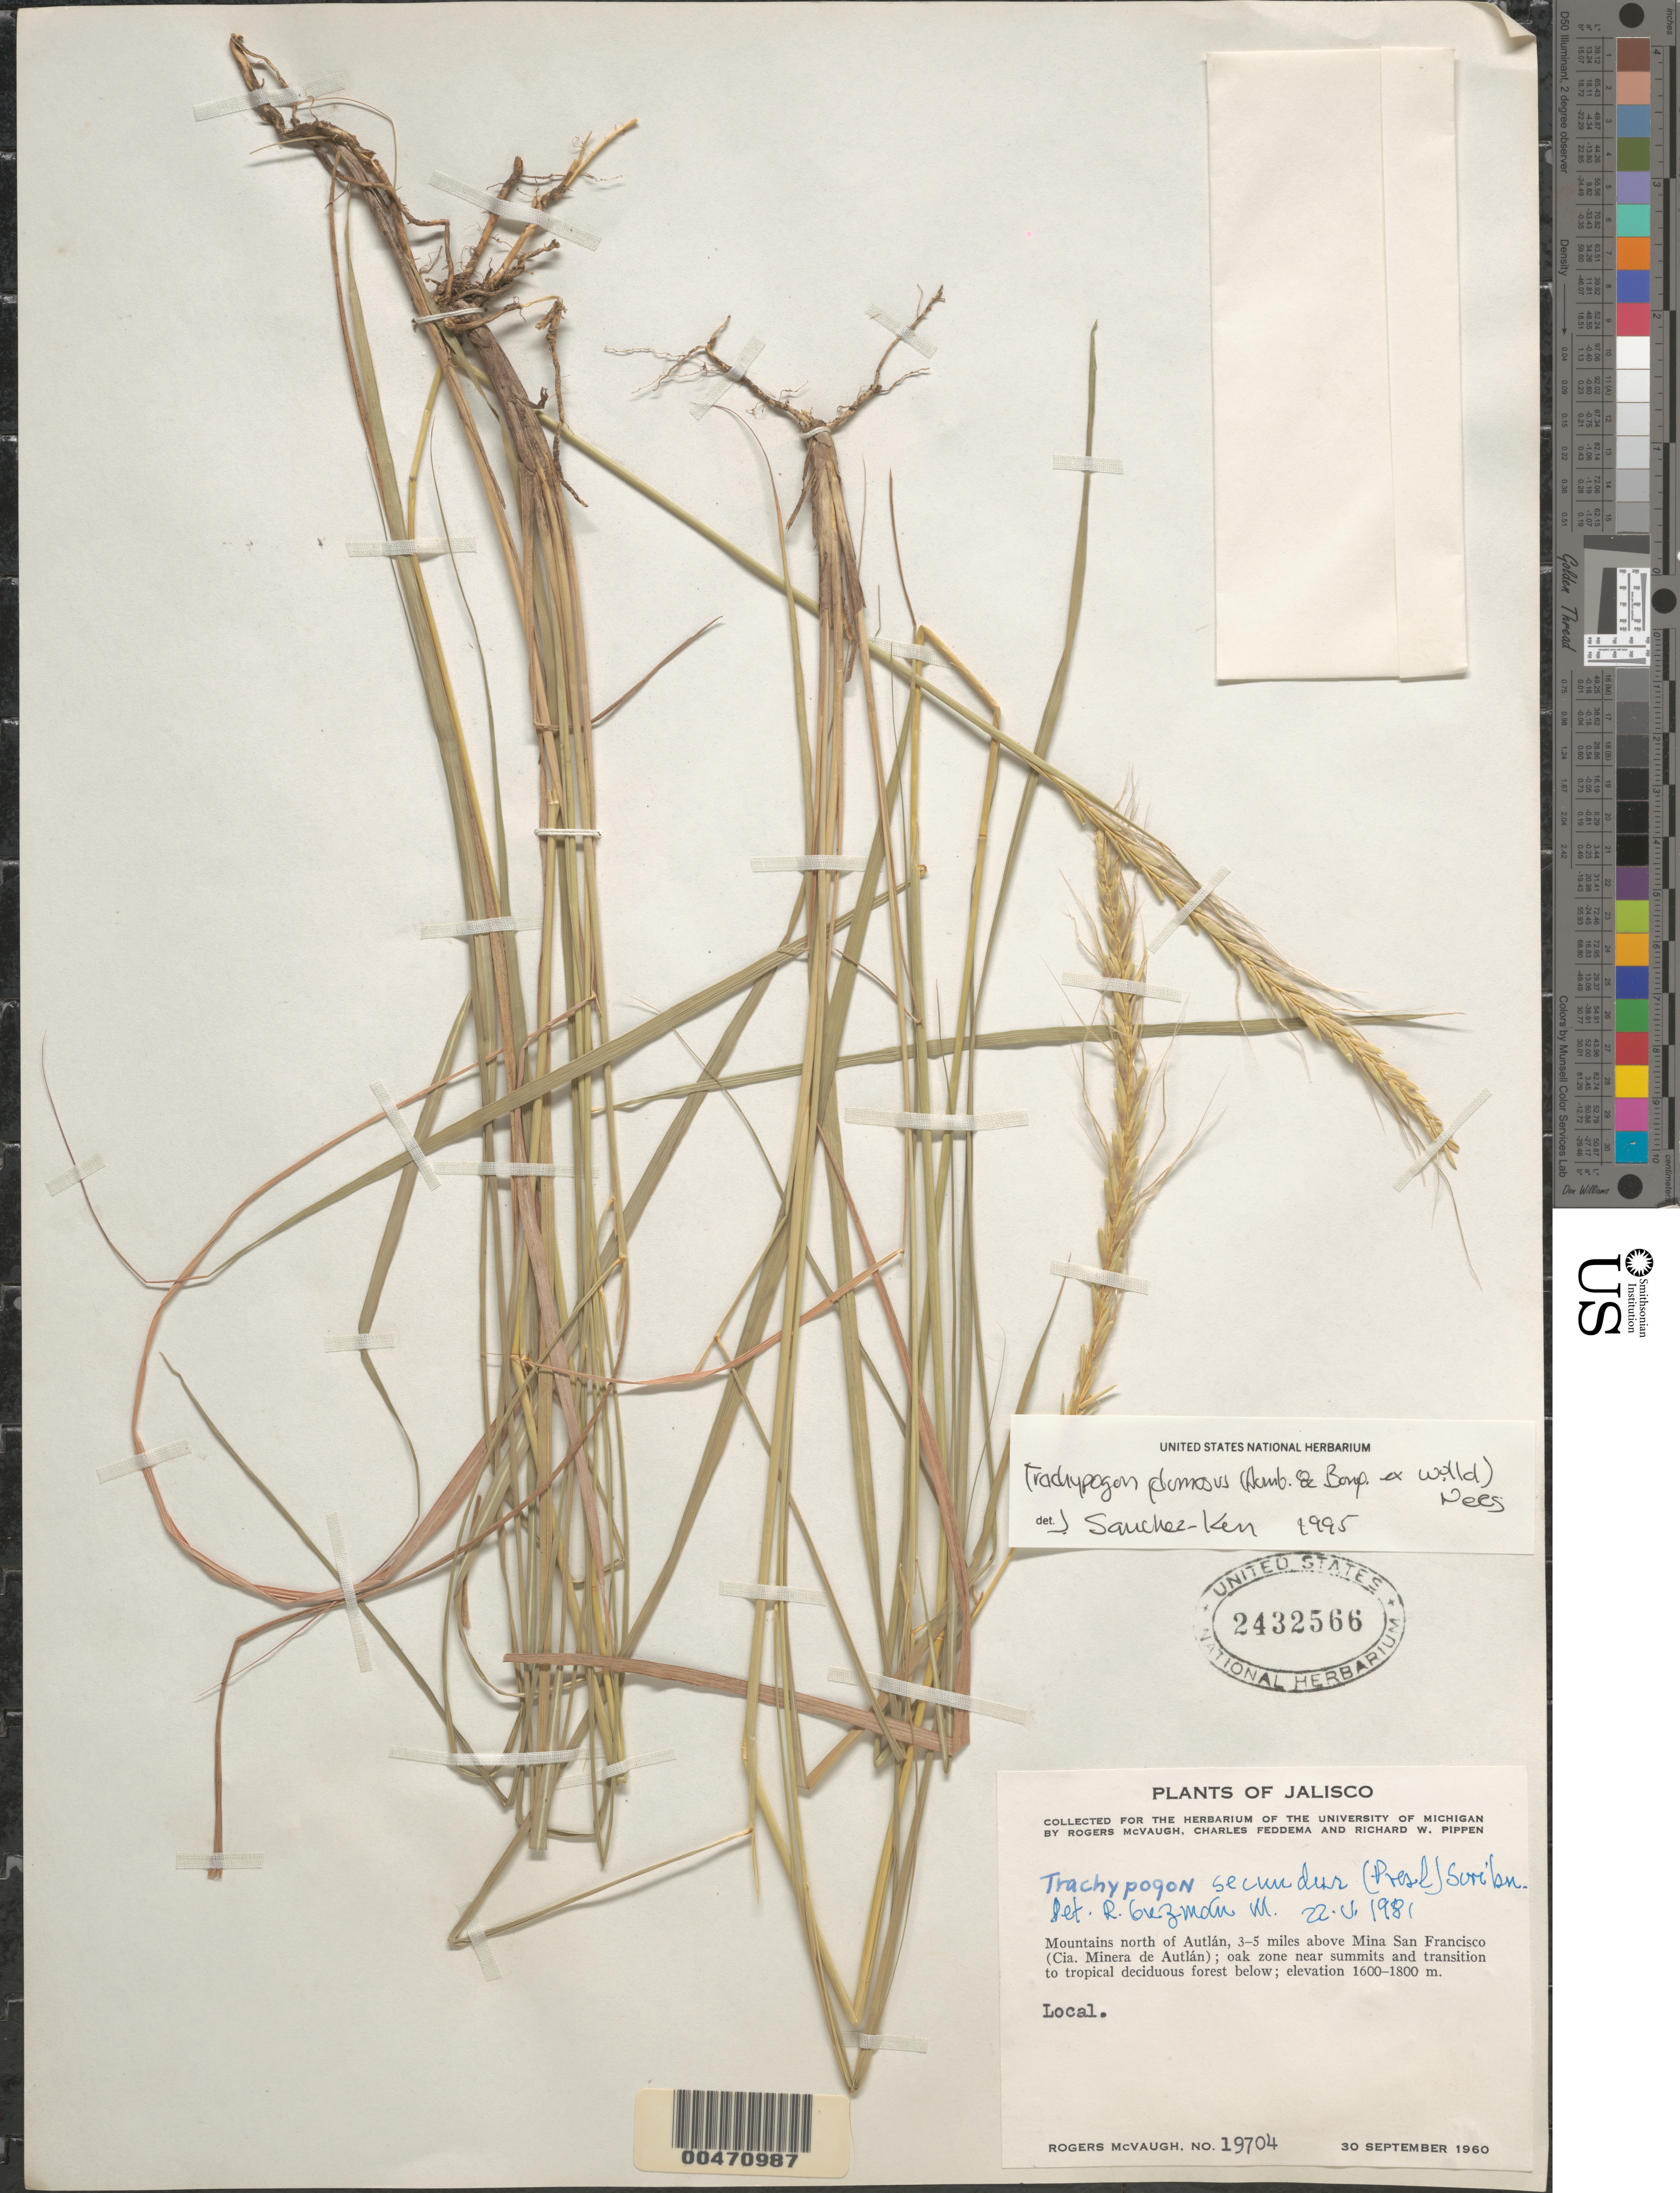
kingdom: Plantae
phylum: Tracheophyta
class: Liliopsida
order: Poales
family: Poaceae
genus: Trachypogon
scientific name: Trachypogon plumosus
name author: (Humb. & Bonpl.) Nees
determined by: Sánchez-Ken, J. G.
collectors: R. McVaugh, C. Feddema & R. W. Pippen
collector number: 19704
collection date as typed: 30 Sep 1960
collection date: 1960-09-30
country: Mexico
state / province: Jalisco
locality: Mts N of Autlán, 3-5 mi above Mina San Francisco (Cia. Minera de Autlán)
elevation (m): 1600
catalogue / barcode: US 2432566